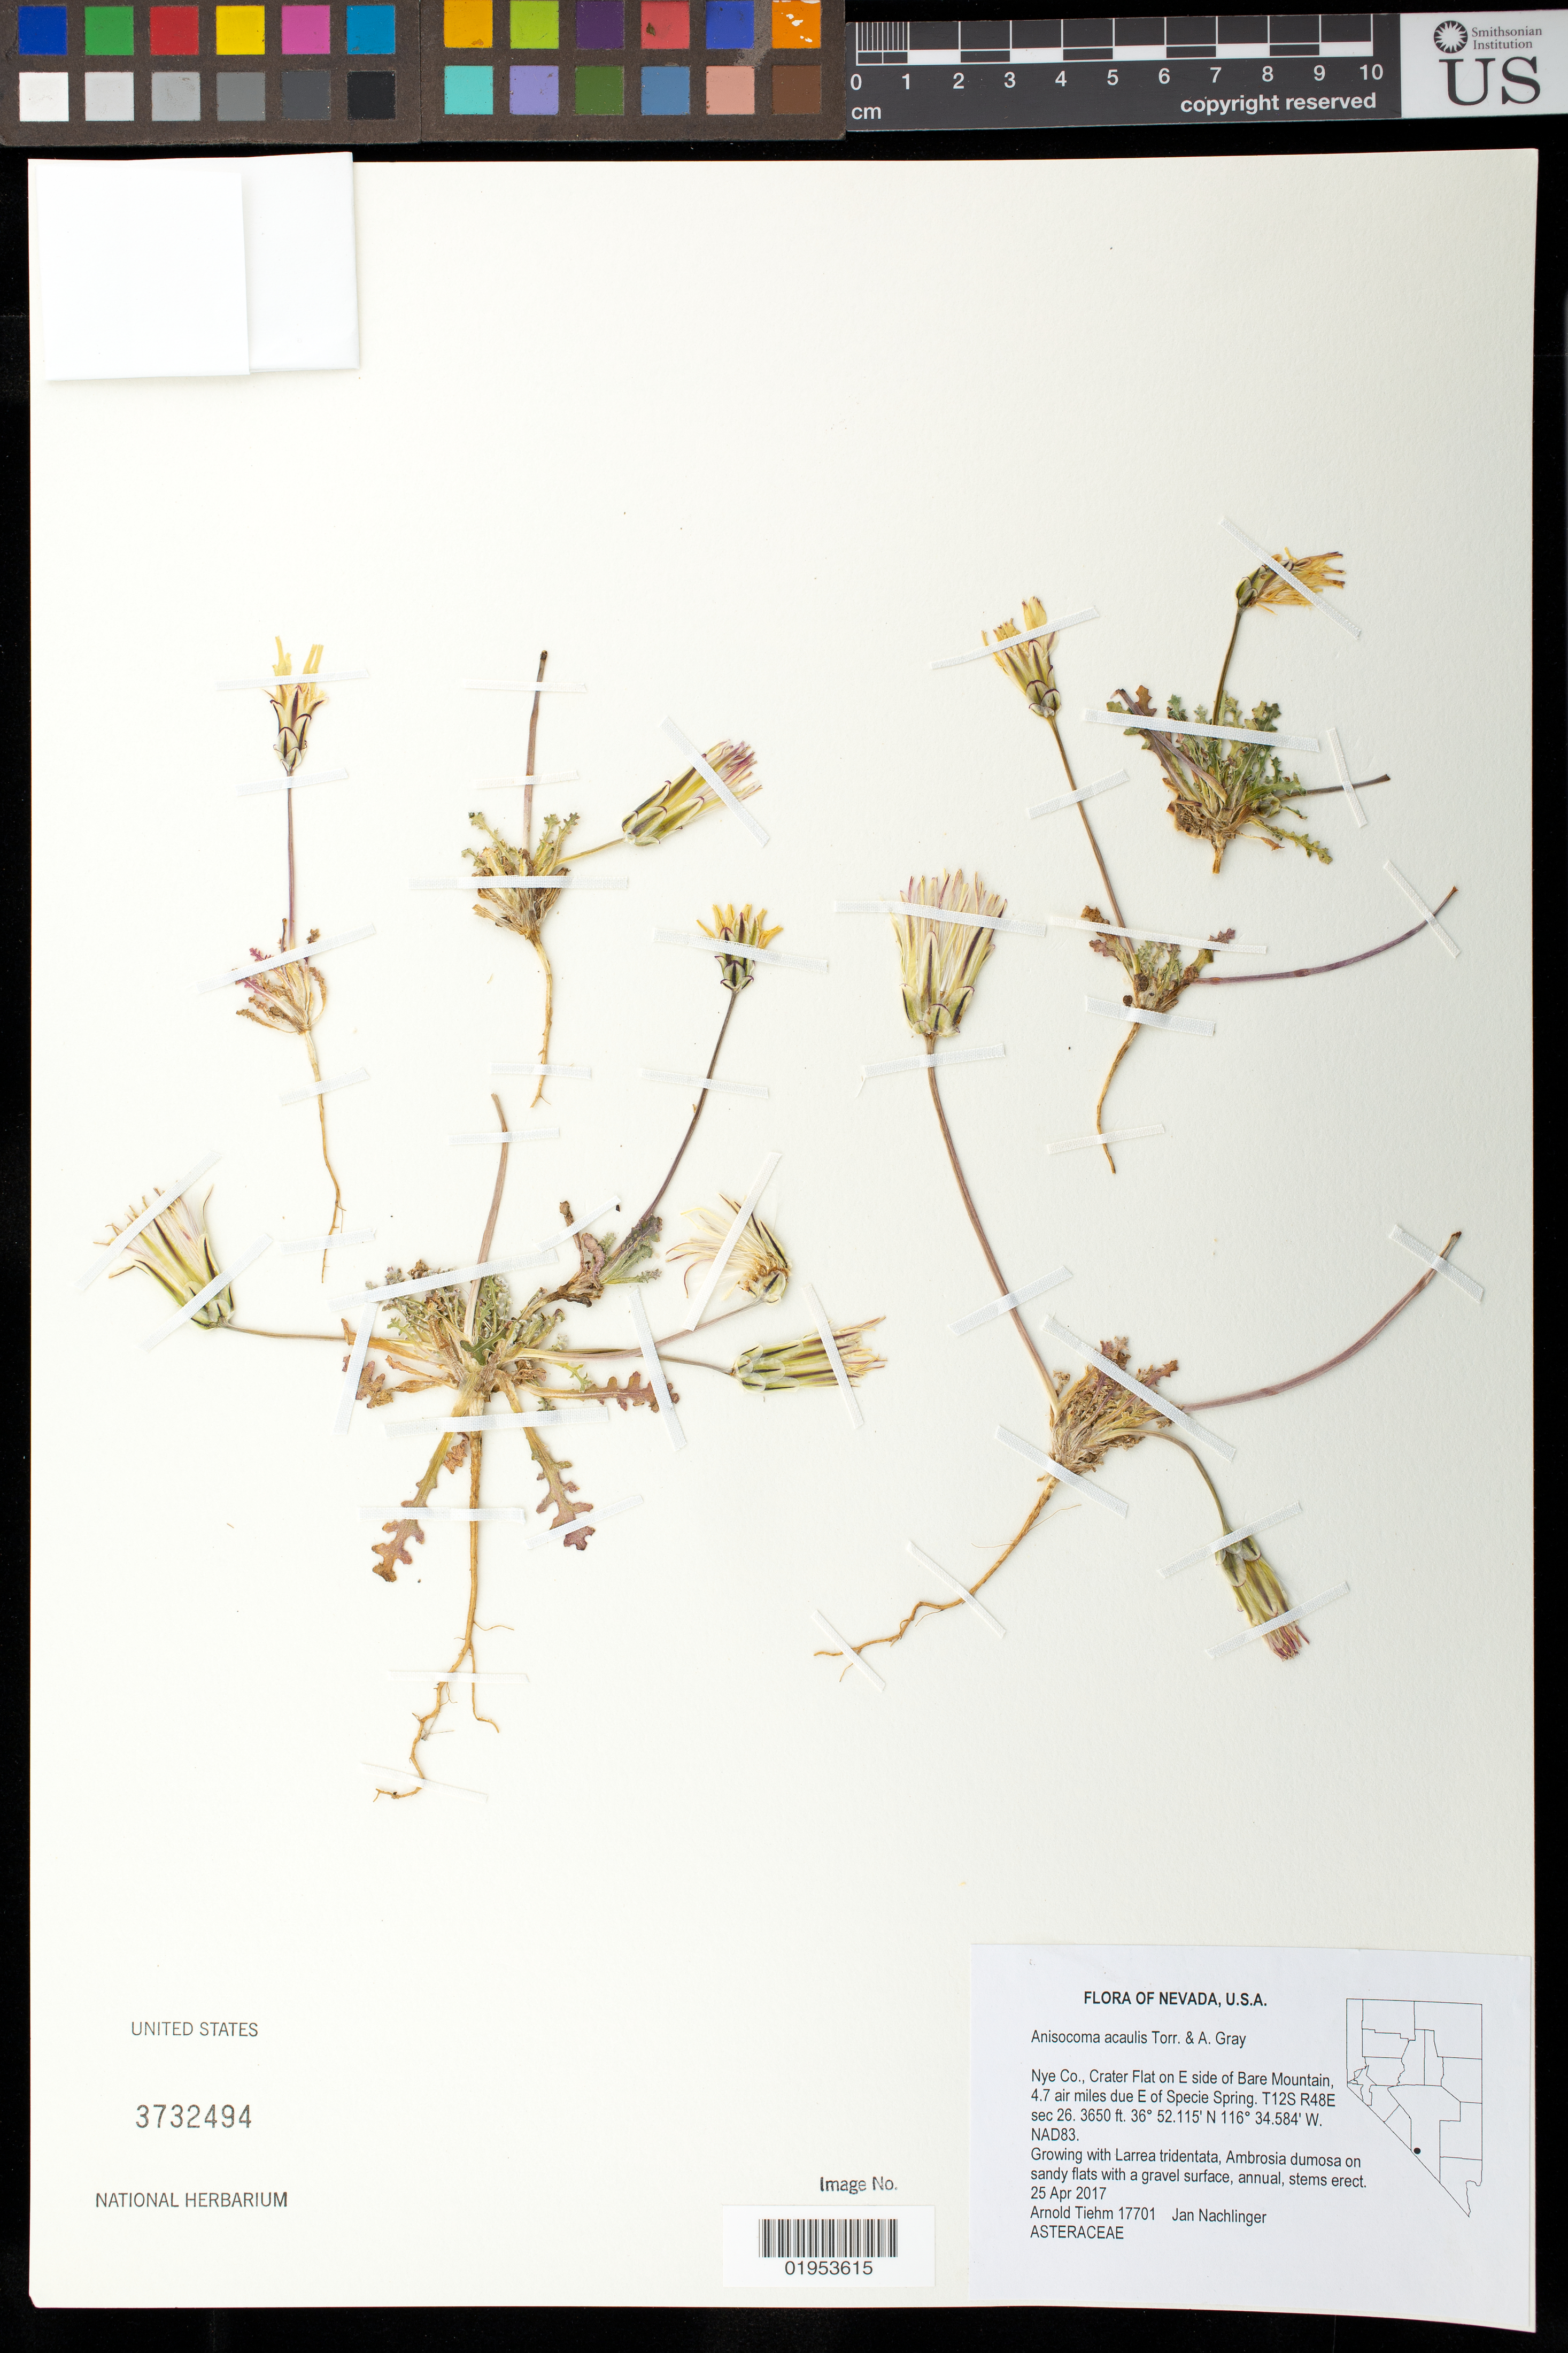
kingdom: Plantae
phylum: Tracheophyta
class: Magnoliopsida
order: Asterales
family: Asteraceae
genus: Anisocoma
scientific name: Anisocoma acaulis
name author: Torr. & A. Gray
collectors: A. Tiehm & J. Nachlinger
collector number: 17701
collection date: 2017-04-25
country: United States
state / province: Nevada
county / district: Nye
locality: Crater Flat on E side of Bare Mtn., 4.7 air miles due E of Specie Spring.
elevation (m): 1113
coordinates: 36 52.115 N, 116 34.584 W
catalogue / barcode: US 3732494